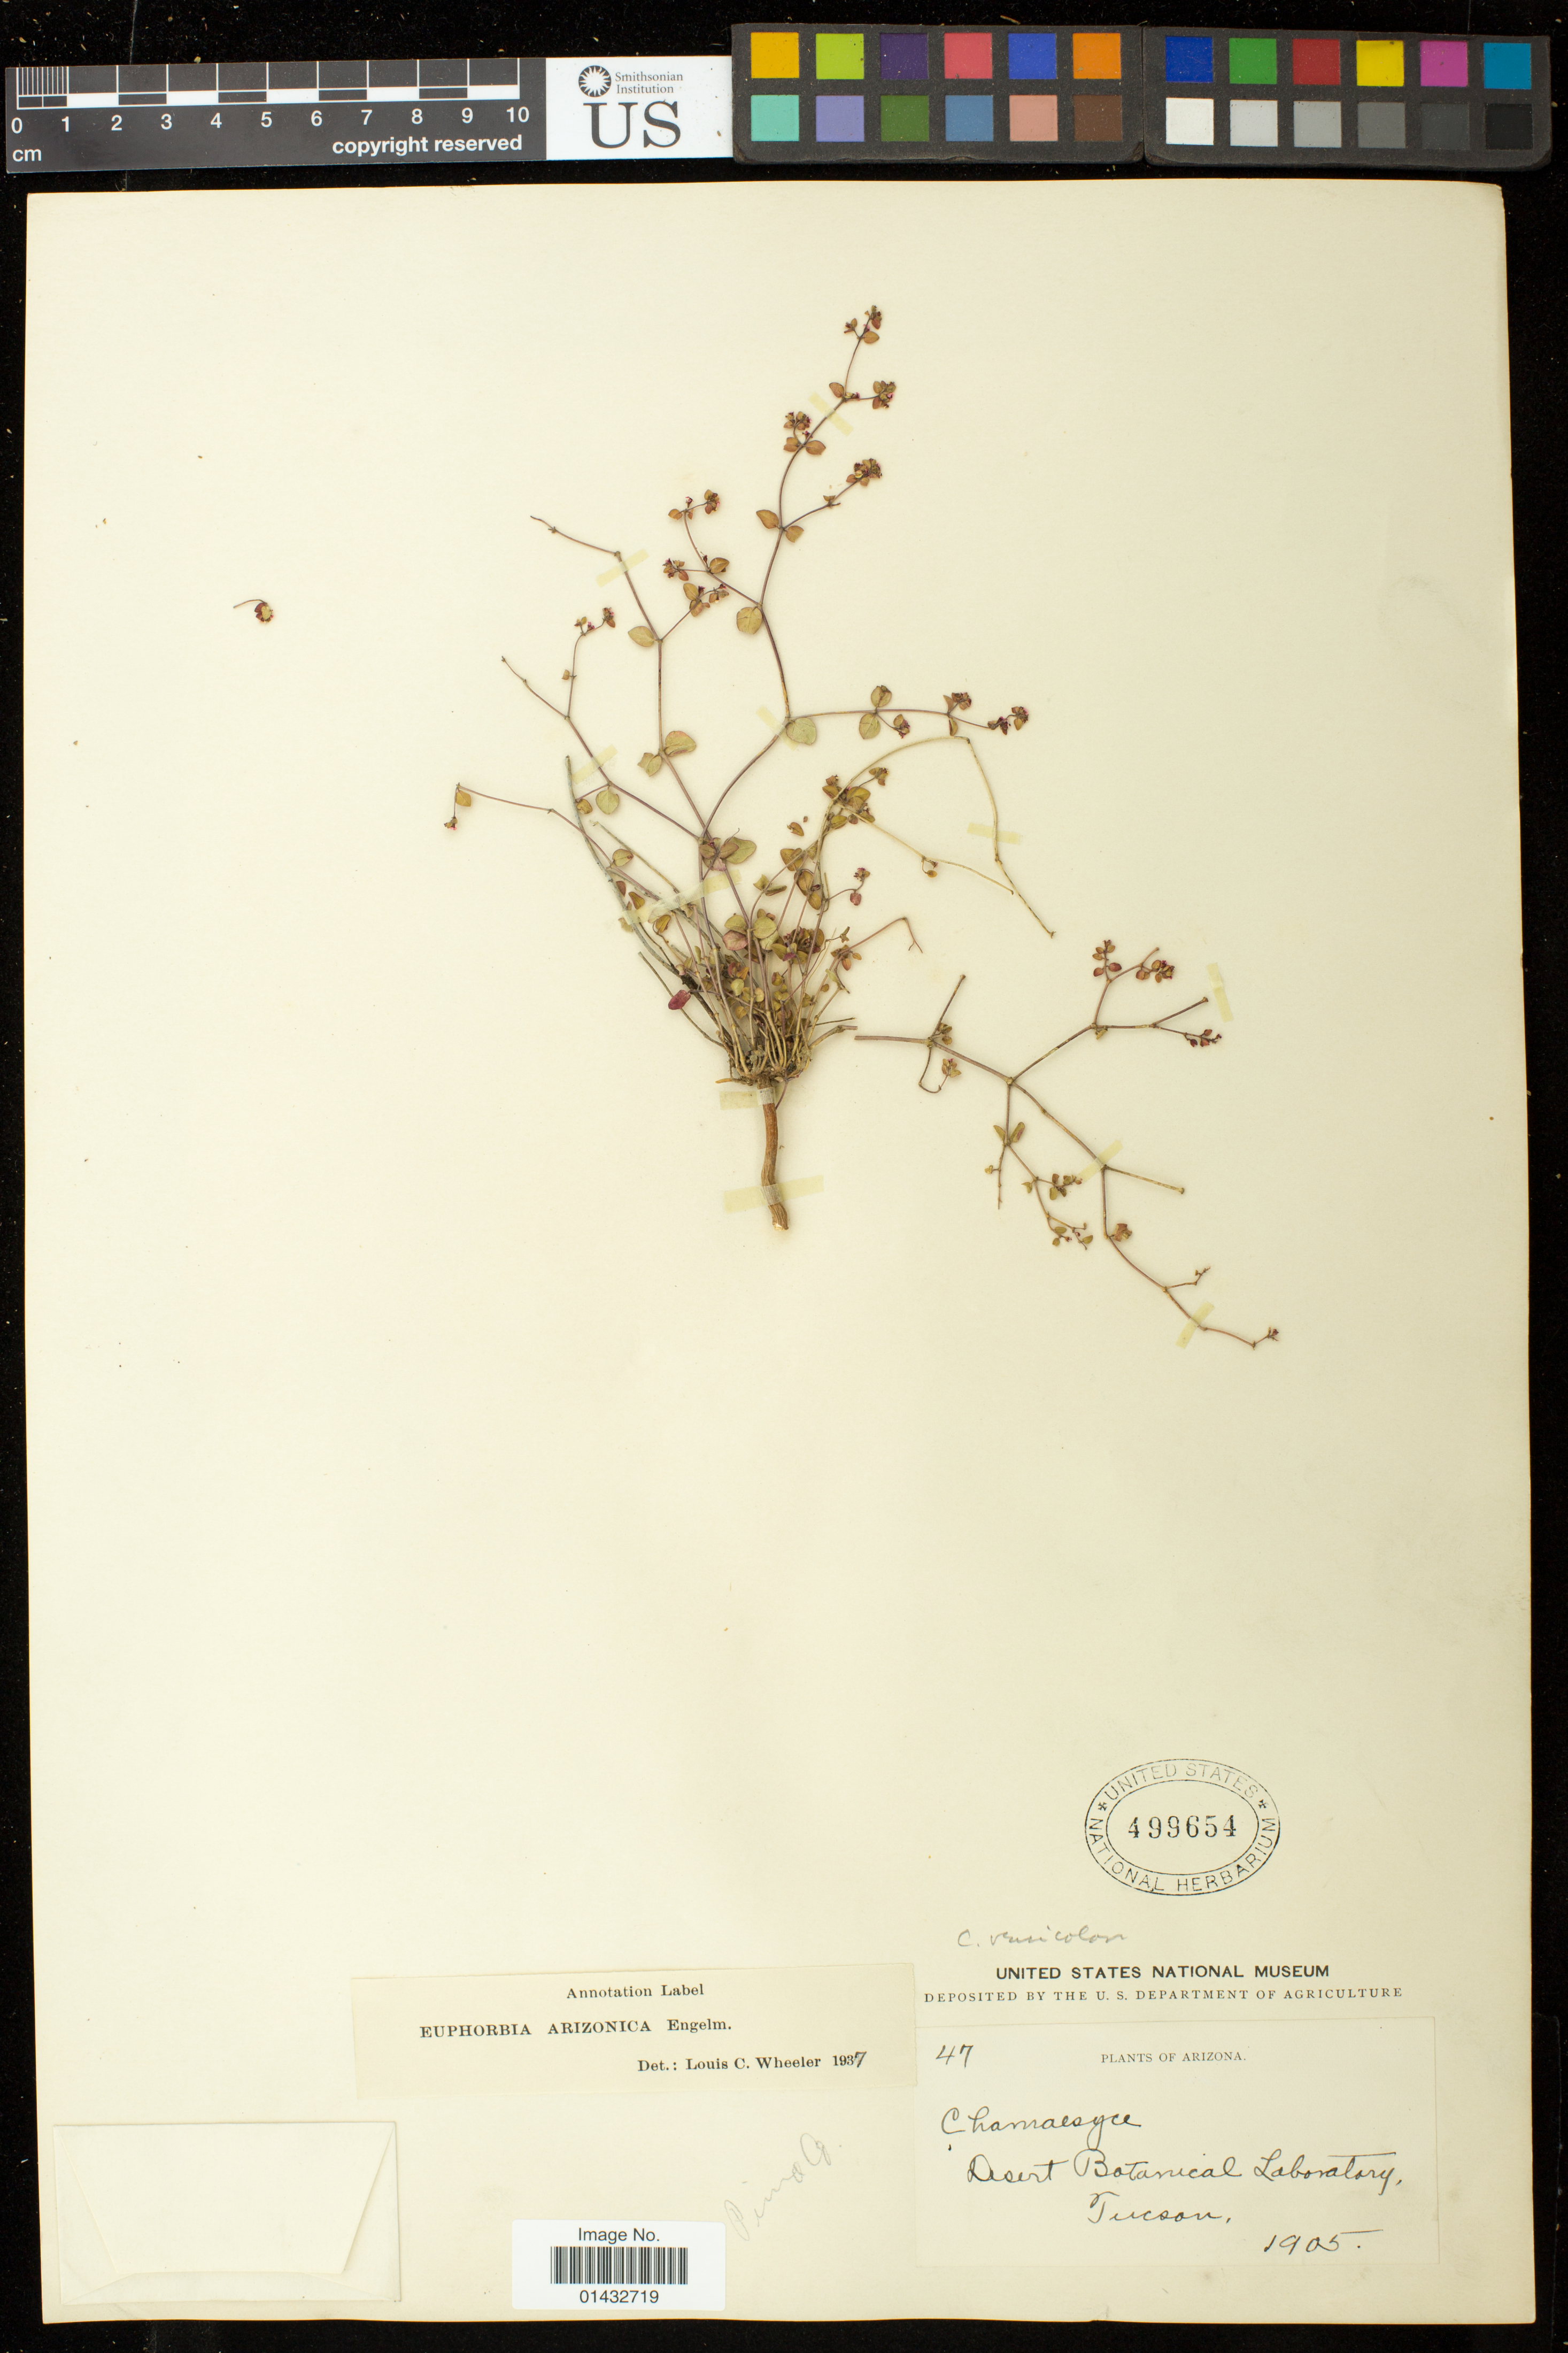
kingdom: Plantae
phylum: Tracheophyta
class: Magnoliopsida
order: Malpighiales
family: Euphorbiaceae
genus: Euphorbia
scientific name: Euphorbia arizonica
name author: Engelm.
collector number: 47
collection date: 1905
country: United States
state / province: Arizona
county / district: Pima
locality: Desert Botanical Laboratory, Tucson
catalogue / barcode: US 499654